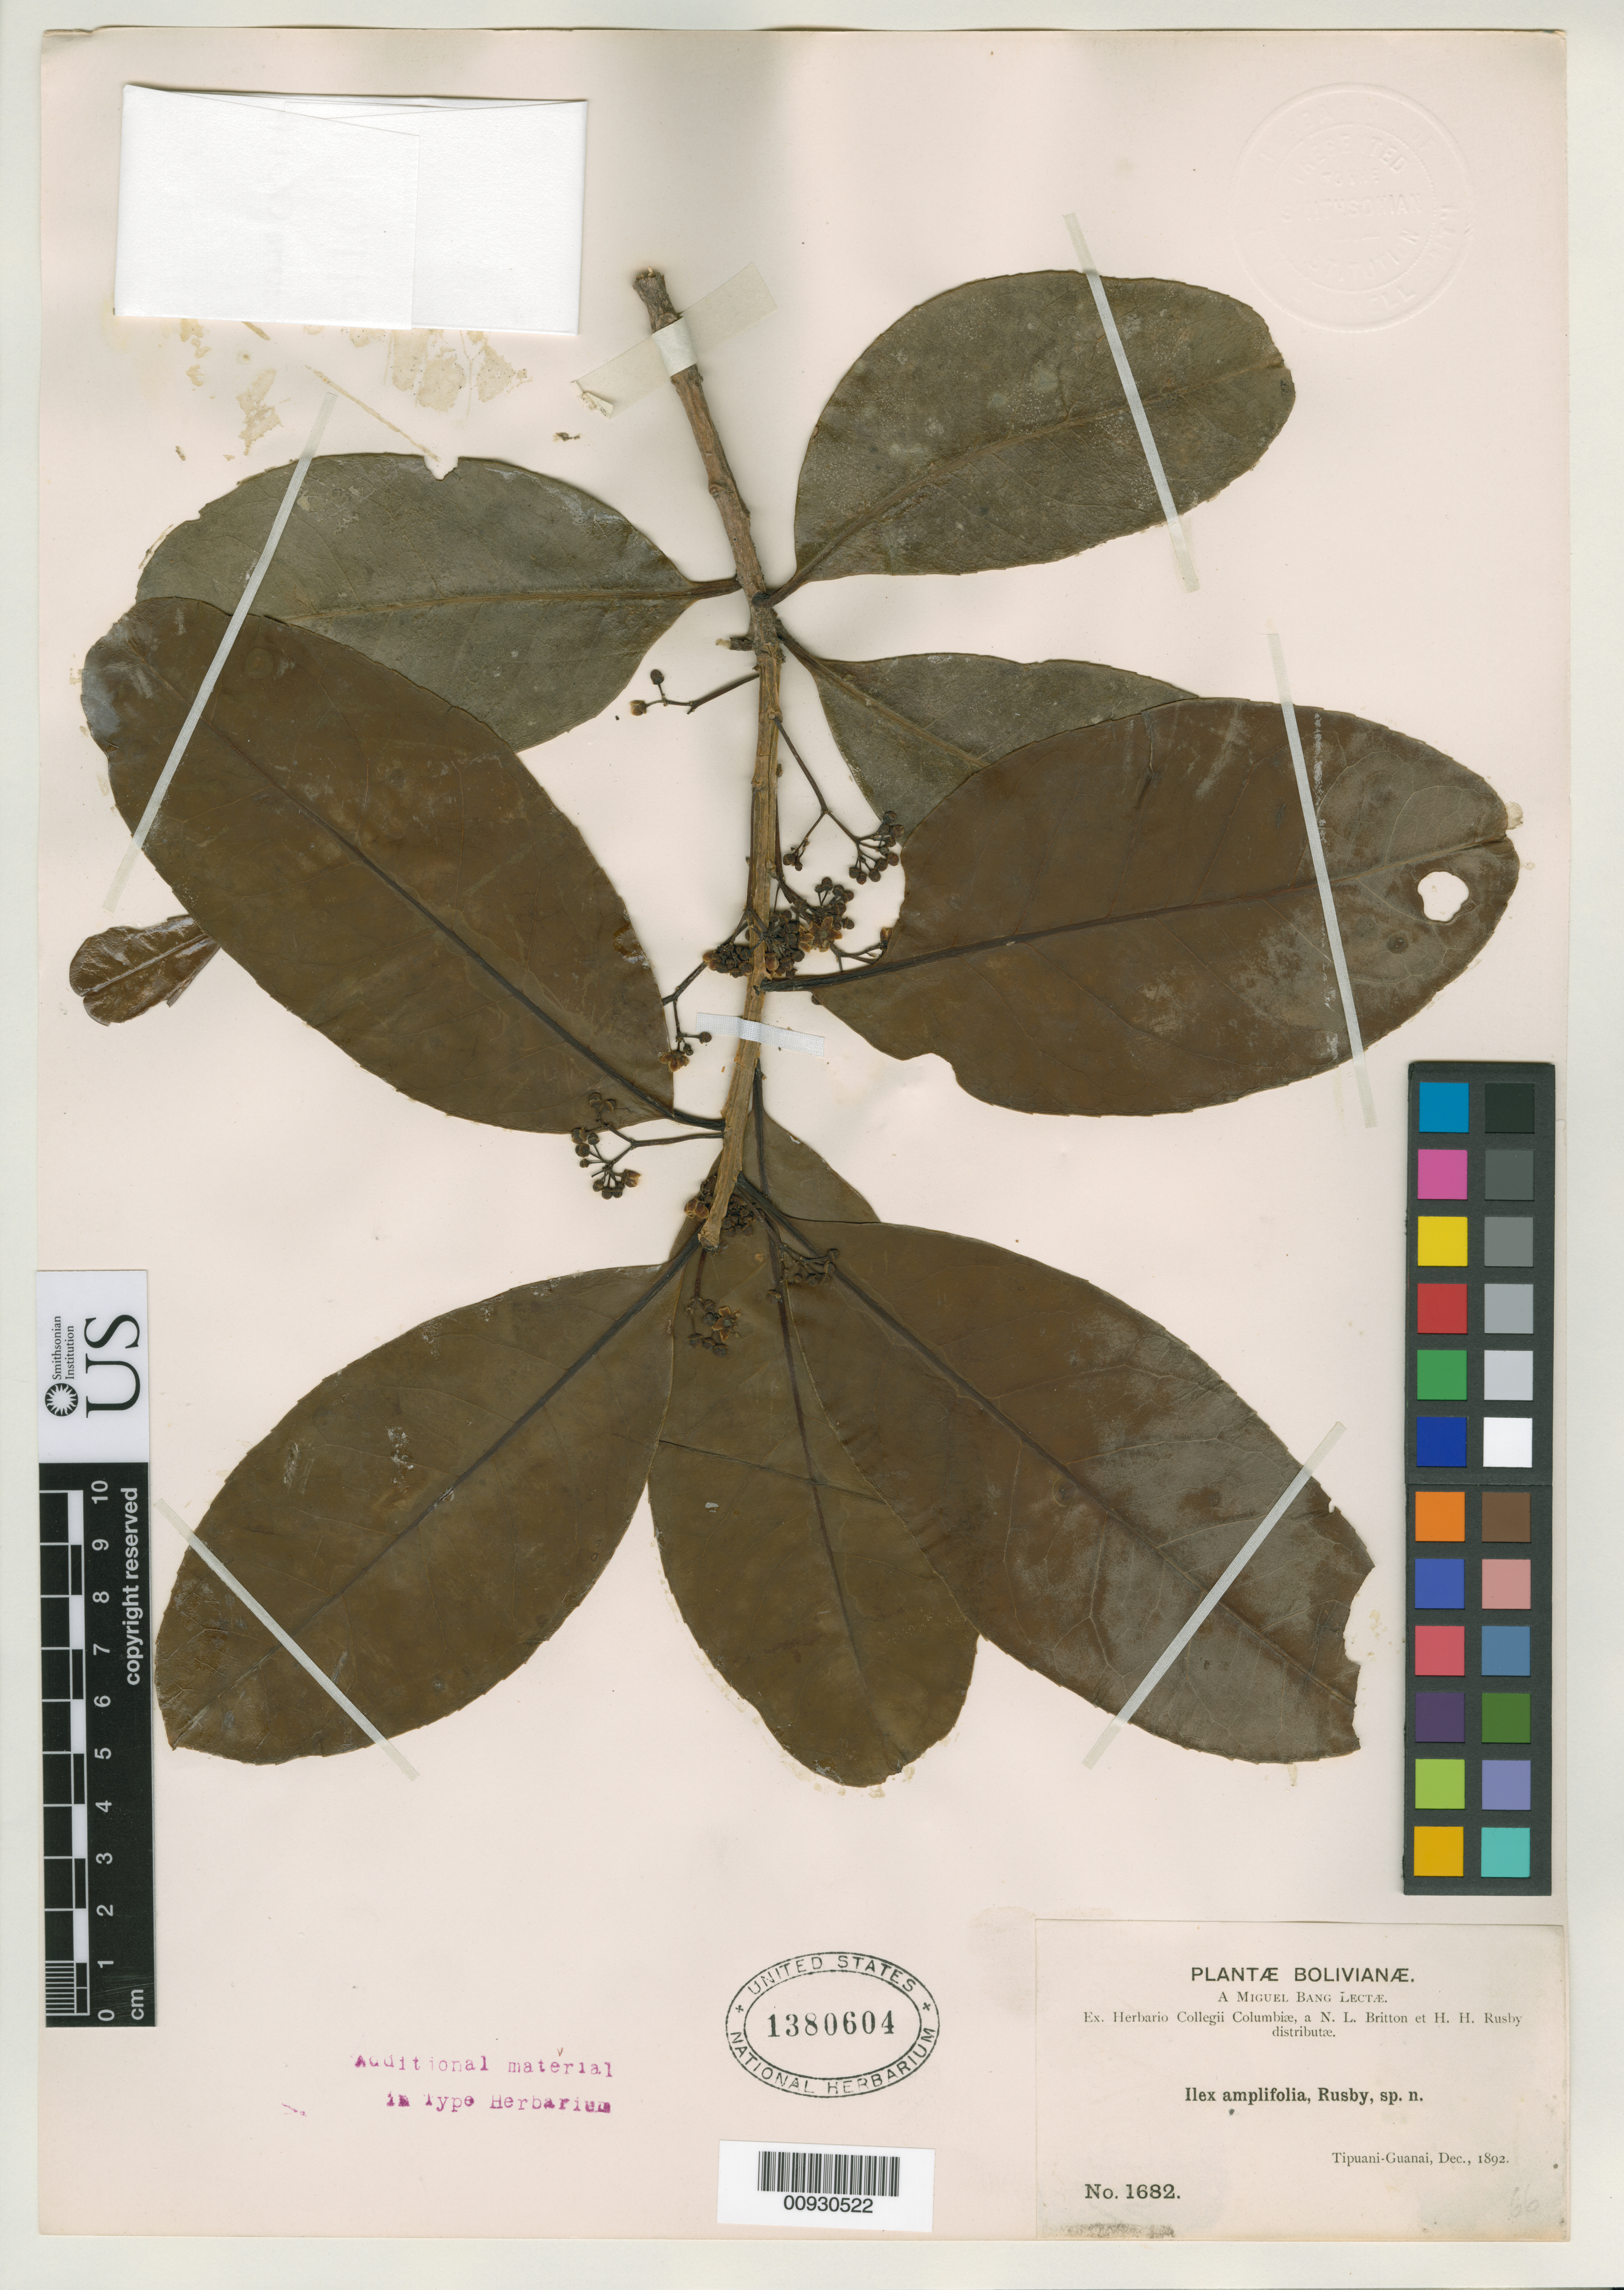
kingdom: Plantae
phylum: Tracheophyta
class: Magnoliopsida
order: Aquifoliales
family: Aquifoliaceae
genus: Ilex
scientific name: Ilex amplifolia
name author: Rusby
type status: Isotype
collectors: M. Bang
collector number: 1682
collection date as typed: Dec 1892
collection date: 1892-12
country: Bolivia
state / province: La Paz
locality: Tipuani and Guanai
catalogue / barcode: US 1380604